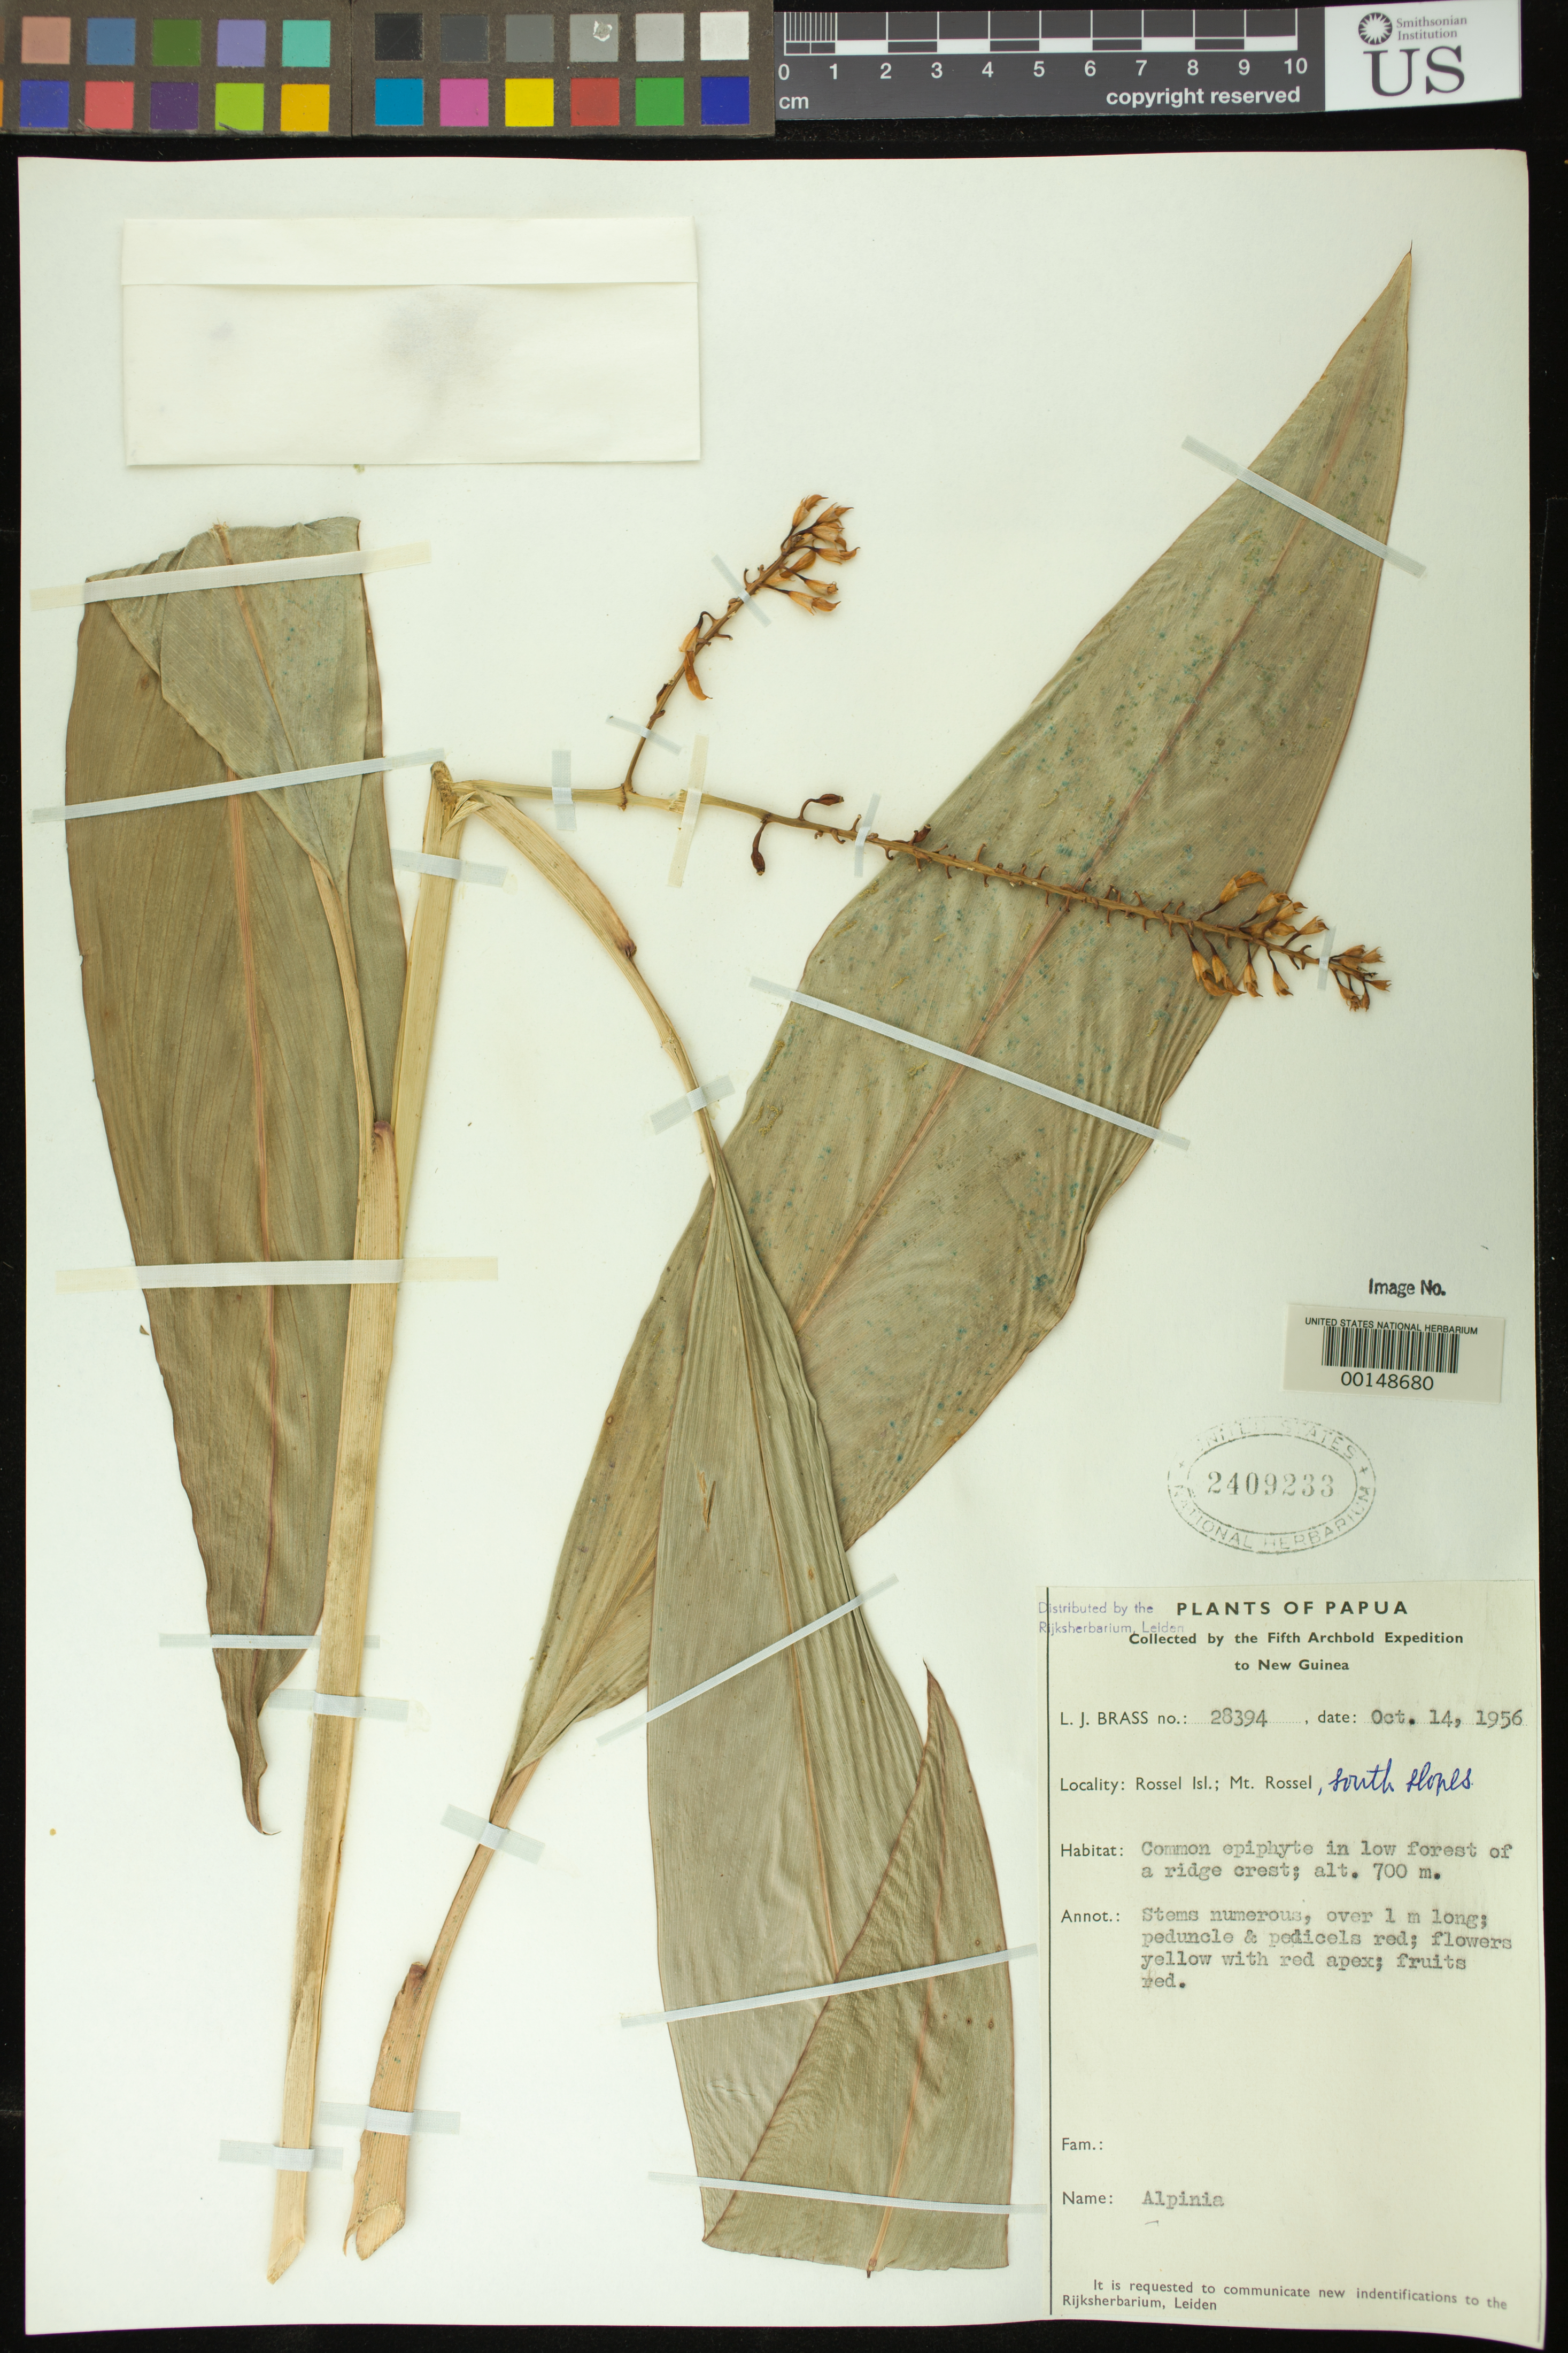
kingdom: Plantae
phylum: Tracheophyta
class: Liliopsida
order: Zingiberales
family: Zingiberaceae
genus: Alpinia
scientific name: Alpinia sp.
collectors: L. J. Brass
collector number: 28394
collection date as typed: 14 Oct 1956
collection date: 1956-10-14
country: Papua New Guinea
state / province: Milne Bay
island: Rossel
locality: Mt. rossel, south slopes [Louisiade Arch.]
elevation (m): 700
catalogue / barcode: US 2409233